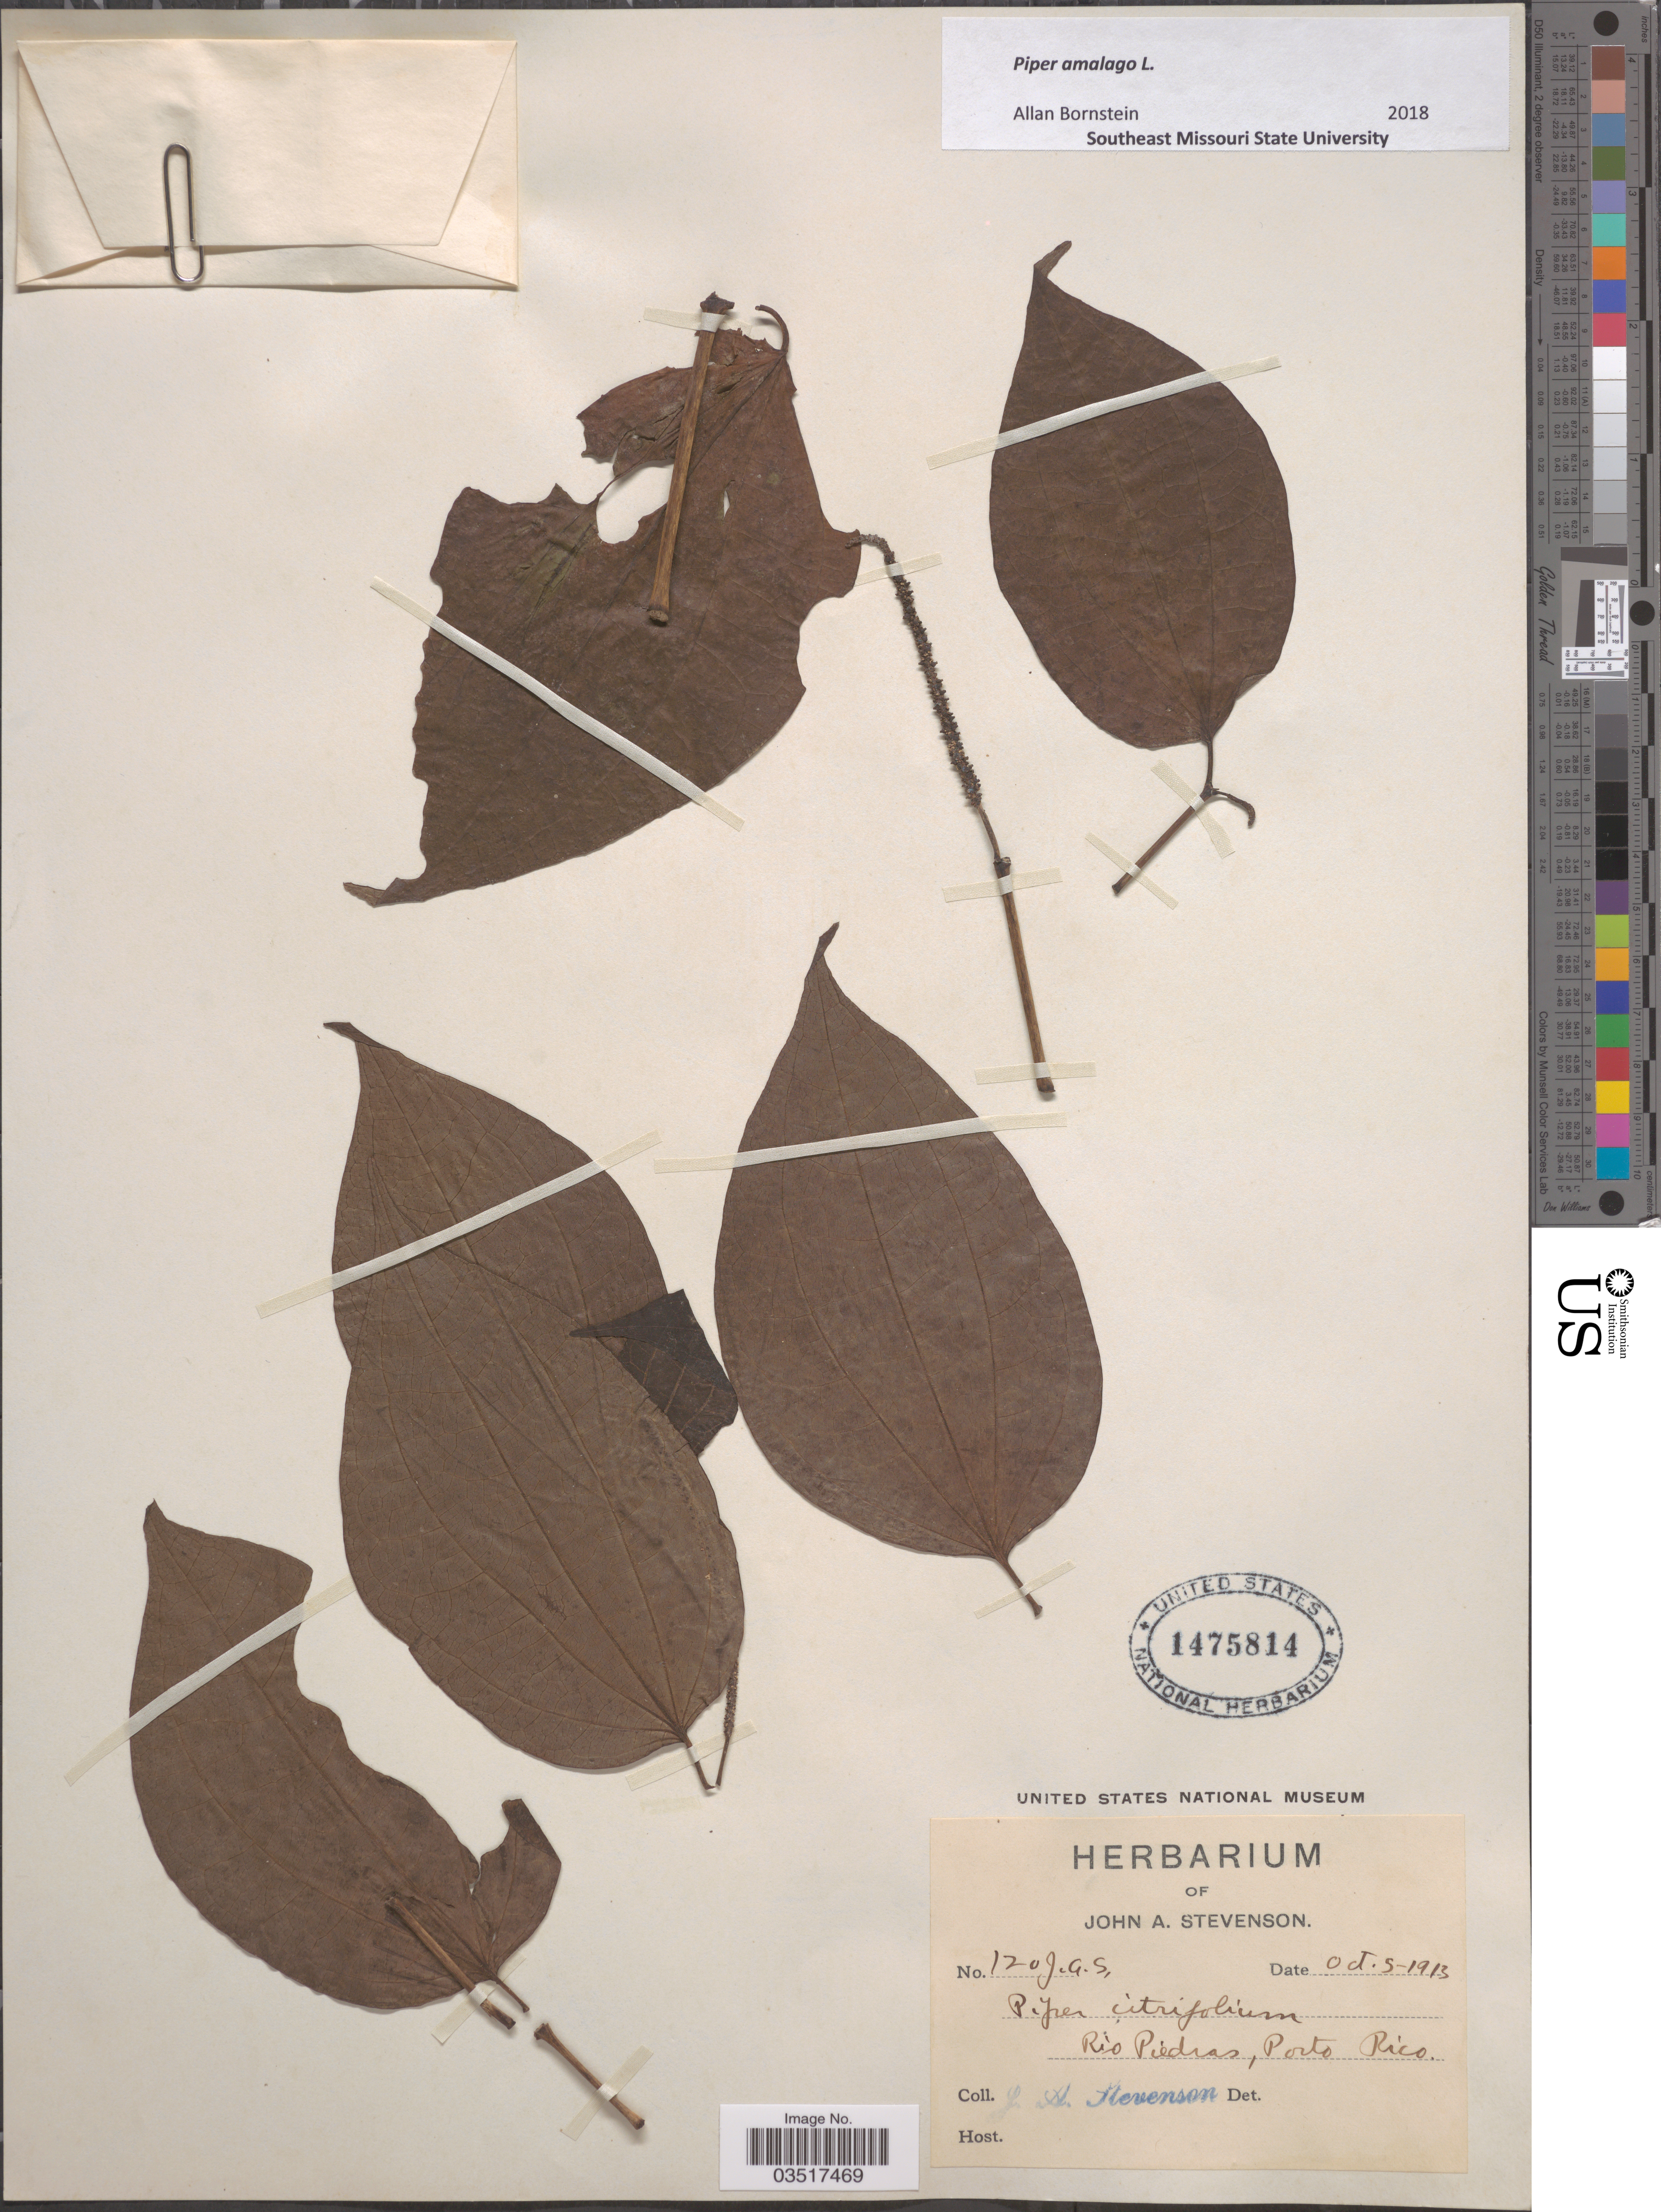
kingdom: Plantae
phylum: Tracheophyta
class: Magnoliopsida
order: Piperales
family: Piperaceae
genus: Piper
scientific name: Piper amalago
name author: L.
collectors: J. A. Stevenson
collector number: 120J.U.S.*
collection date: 1913-10-05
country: Puerto Rico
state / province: Rio Piedras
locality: Porto Rico.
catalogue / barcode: US 1475814